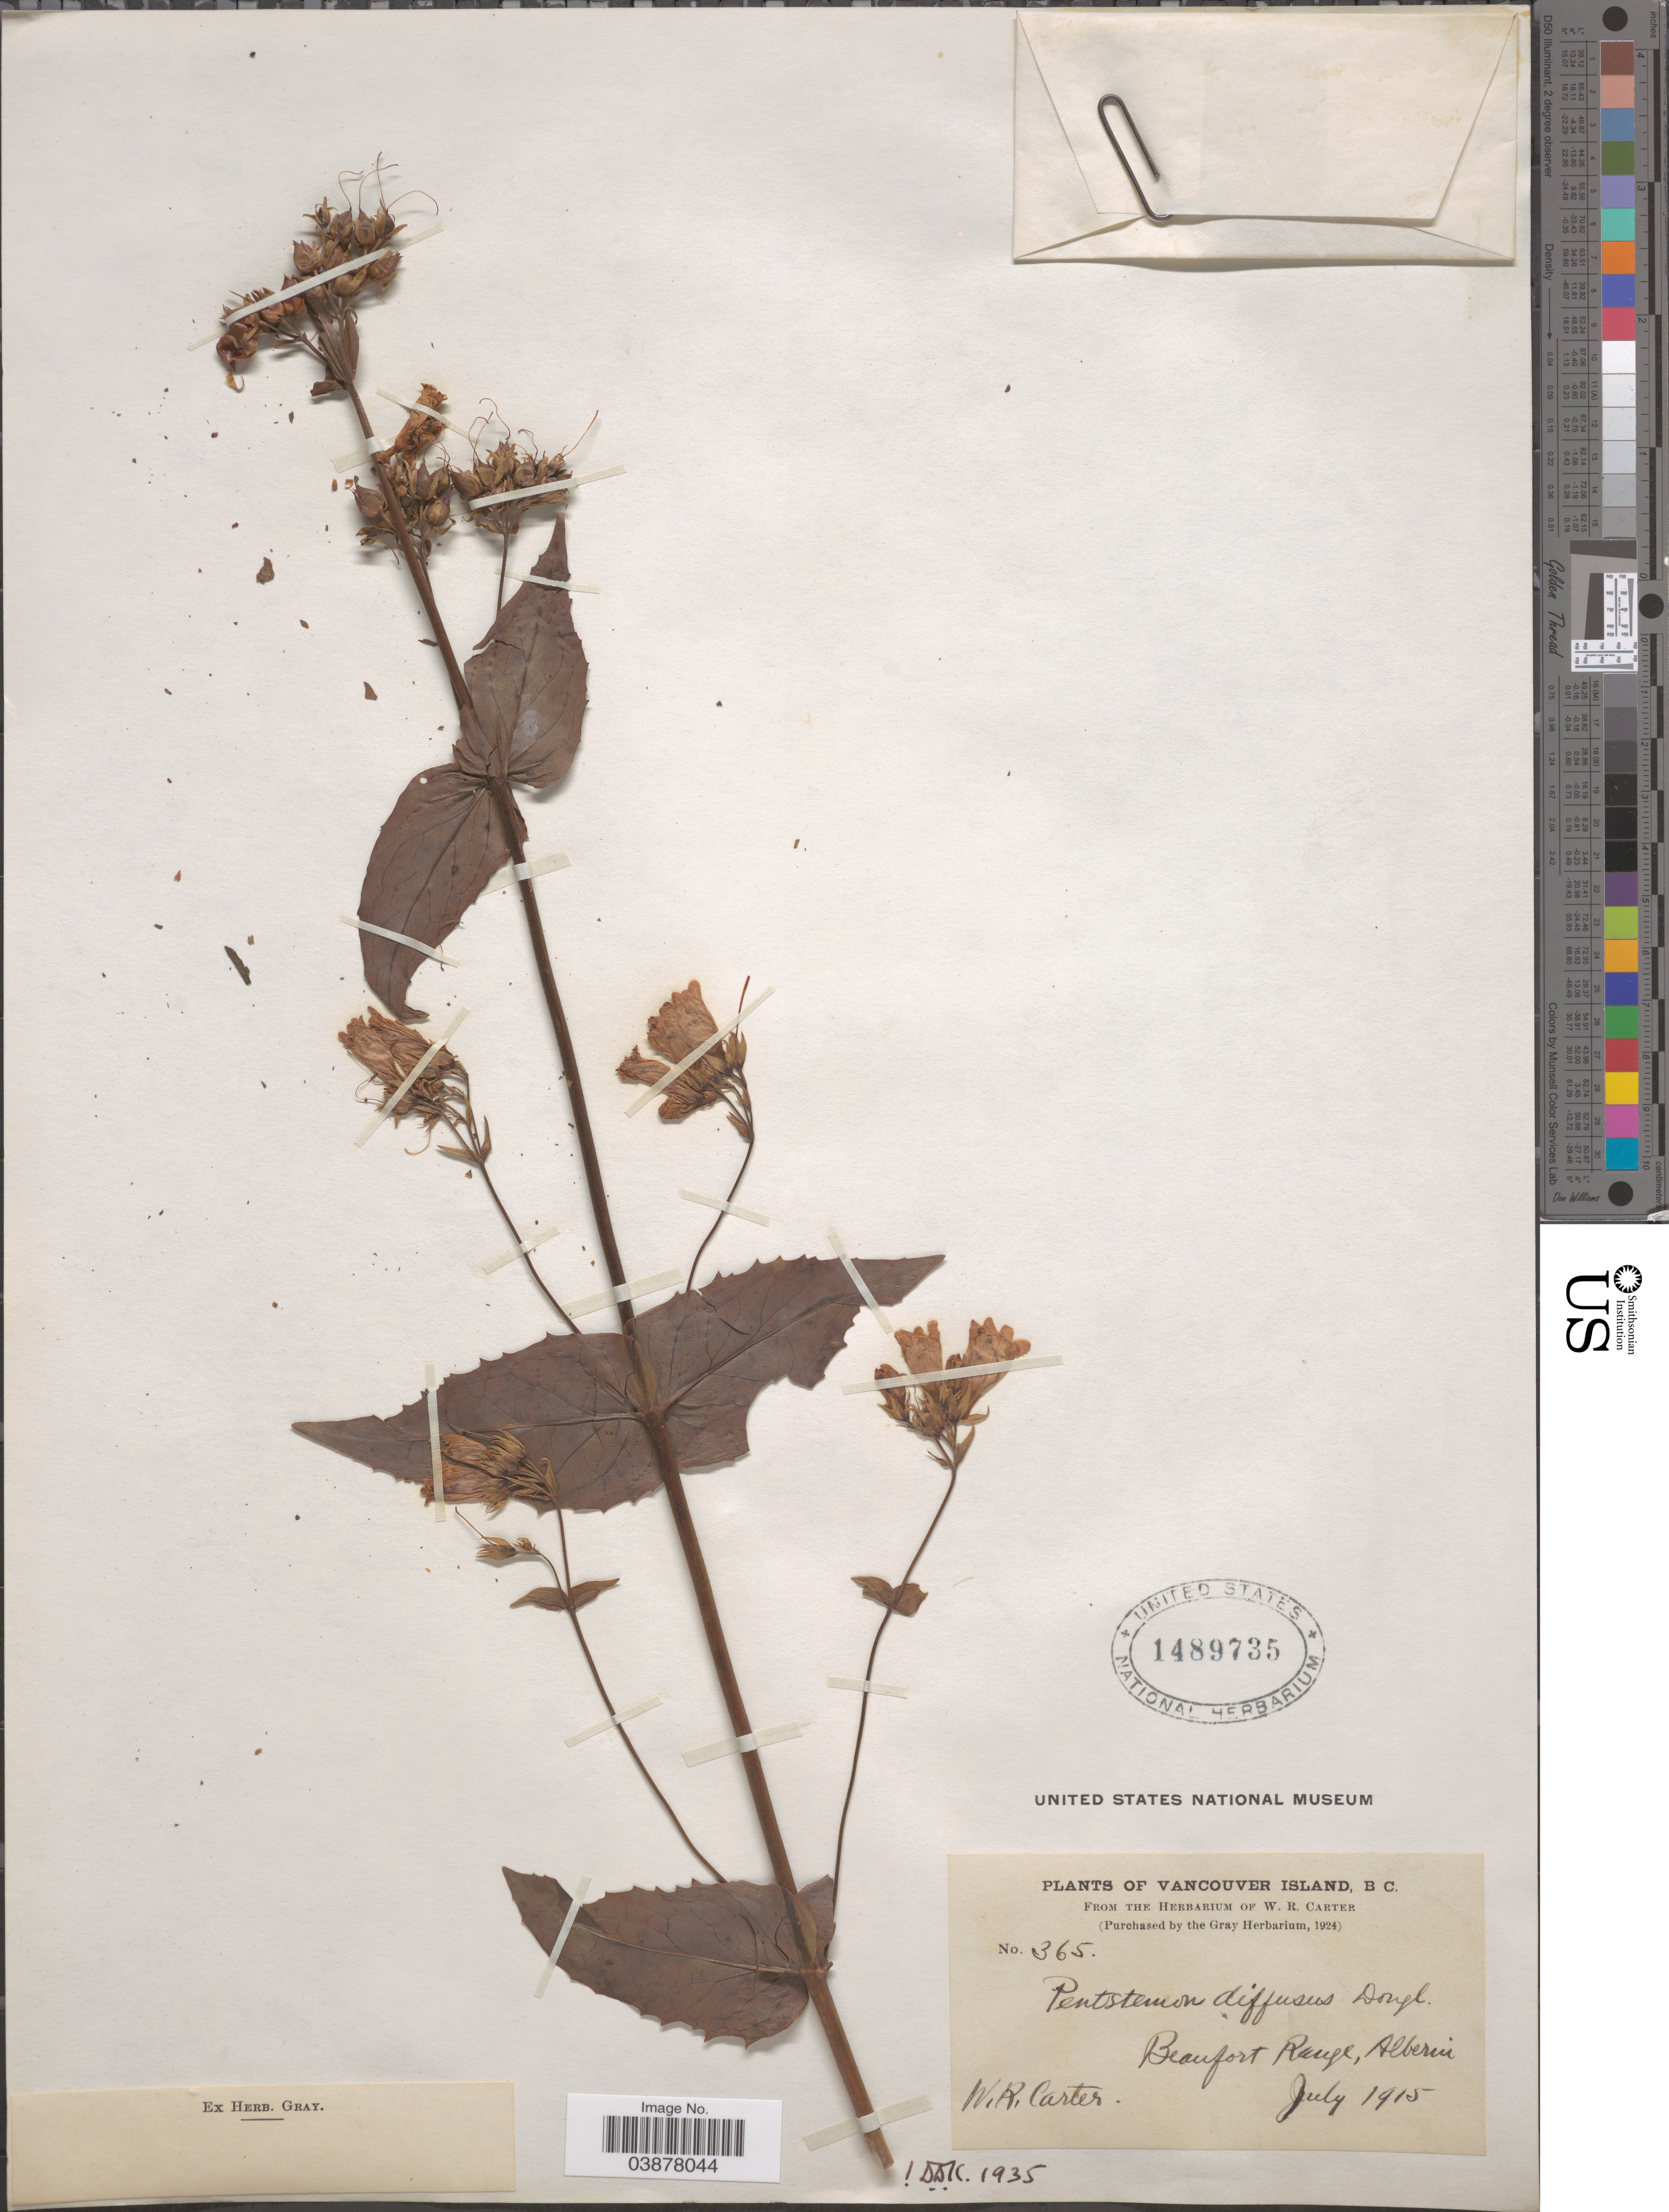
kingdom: Plantae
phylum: Tracheophyta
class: Magnoliopsida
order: Lamiales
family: Plantaginaceae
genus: Penstemon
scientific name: Penstemon serrulatus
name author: Menzies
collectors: W. R. Carter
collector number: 365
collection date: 1915-07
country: Canada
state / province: British Columbia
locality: Vancouver Island. Beaufort Range, Alberni.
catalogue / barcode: US 1489735